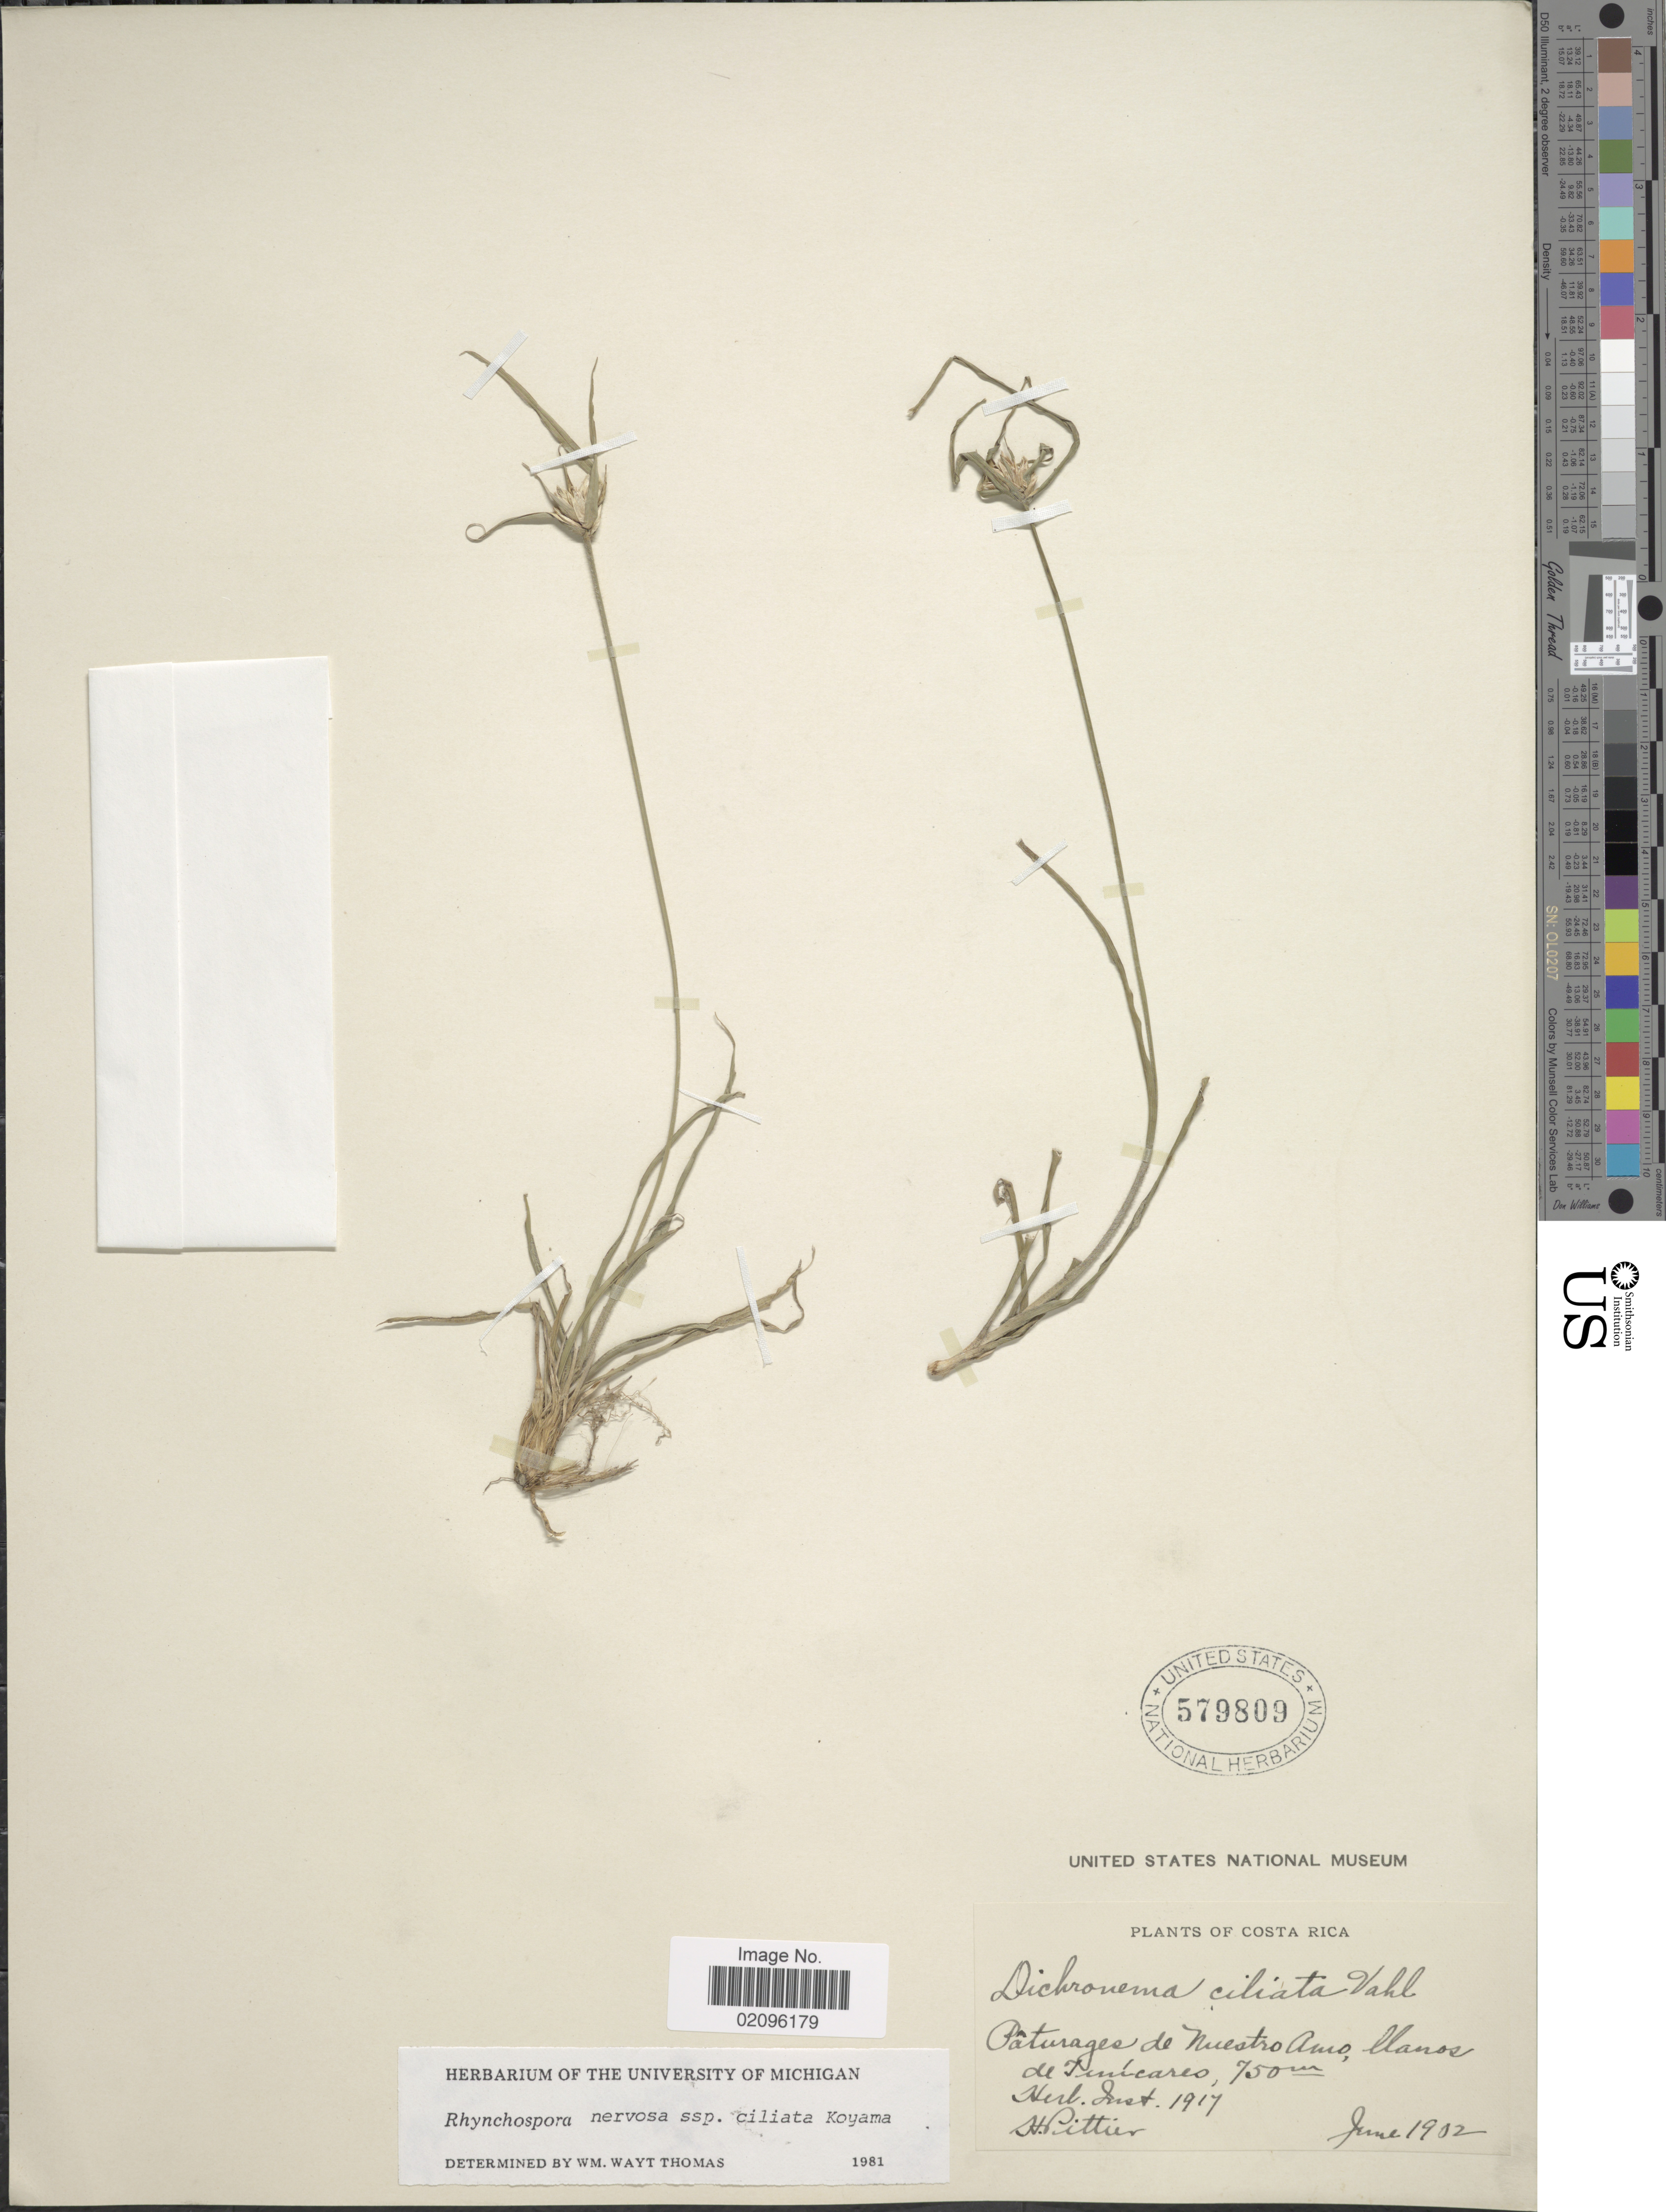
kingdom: Plantae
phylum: Tracheophyta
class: Liliopsida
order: Poales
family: Cyperaceae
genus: Rhynchospora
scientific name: Rhynchospora nervosa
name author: (Vahl) Boeckeler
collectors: H. F. Pittier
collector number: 1917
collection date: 1902-06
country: Costa Rica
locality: Paturages de Nuestro Amo, llanos de Turúcares [pastures of Nuestro Amo, plains of Turrúcares]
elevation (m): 750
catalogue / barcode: US 579809